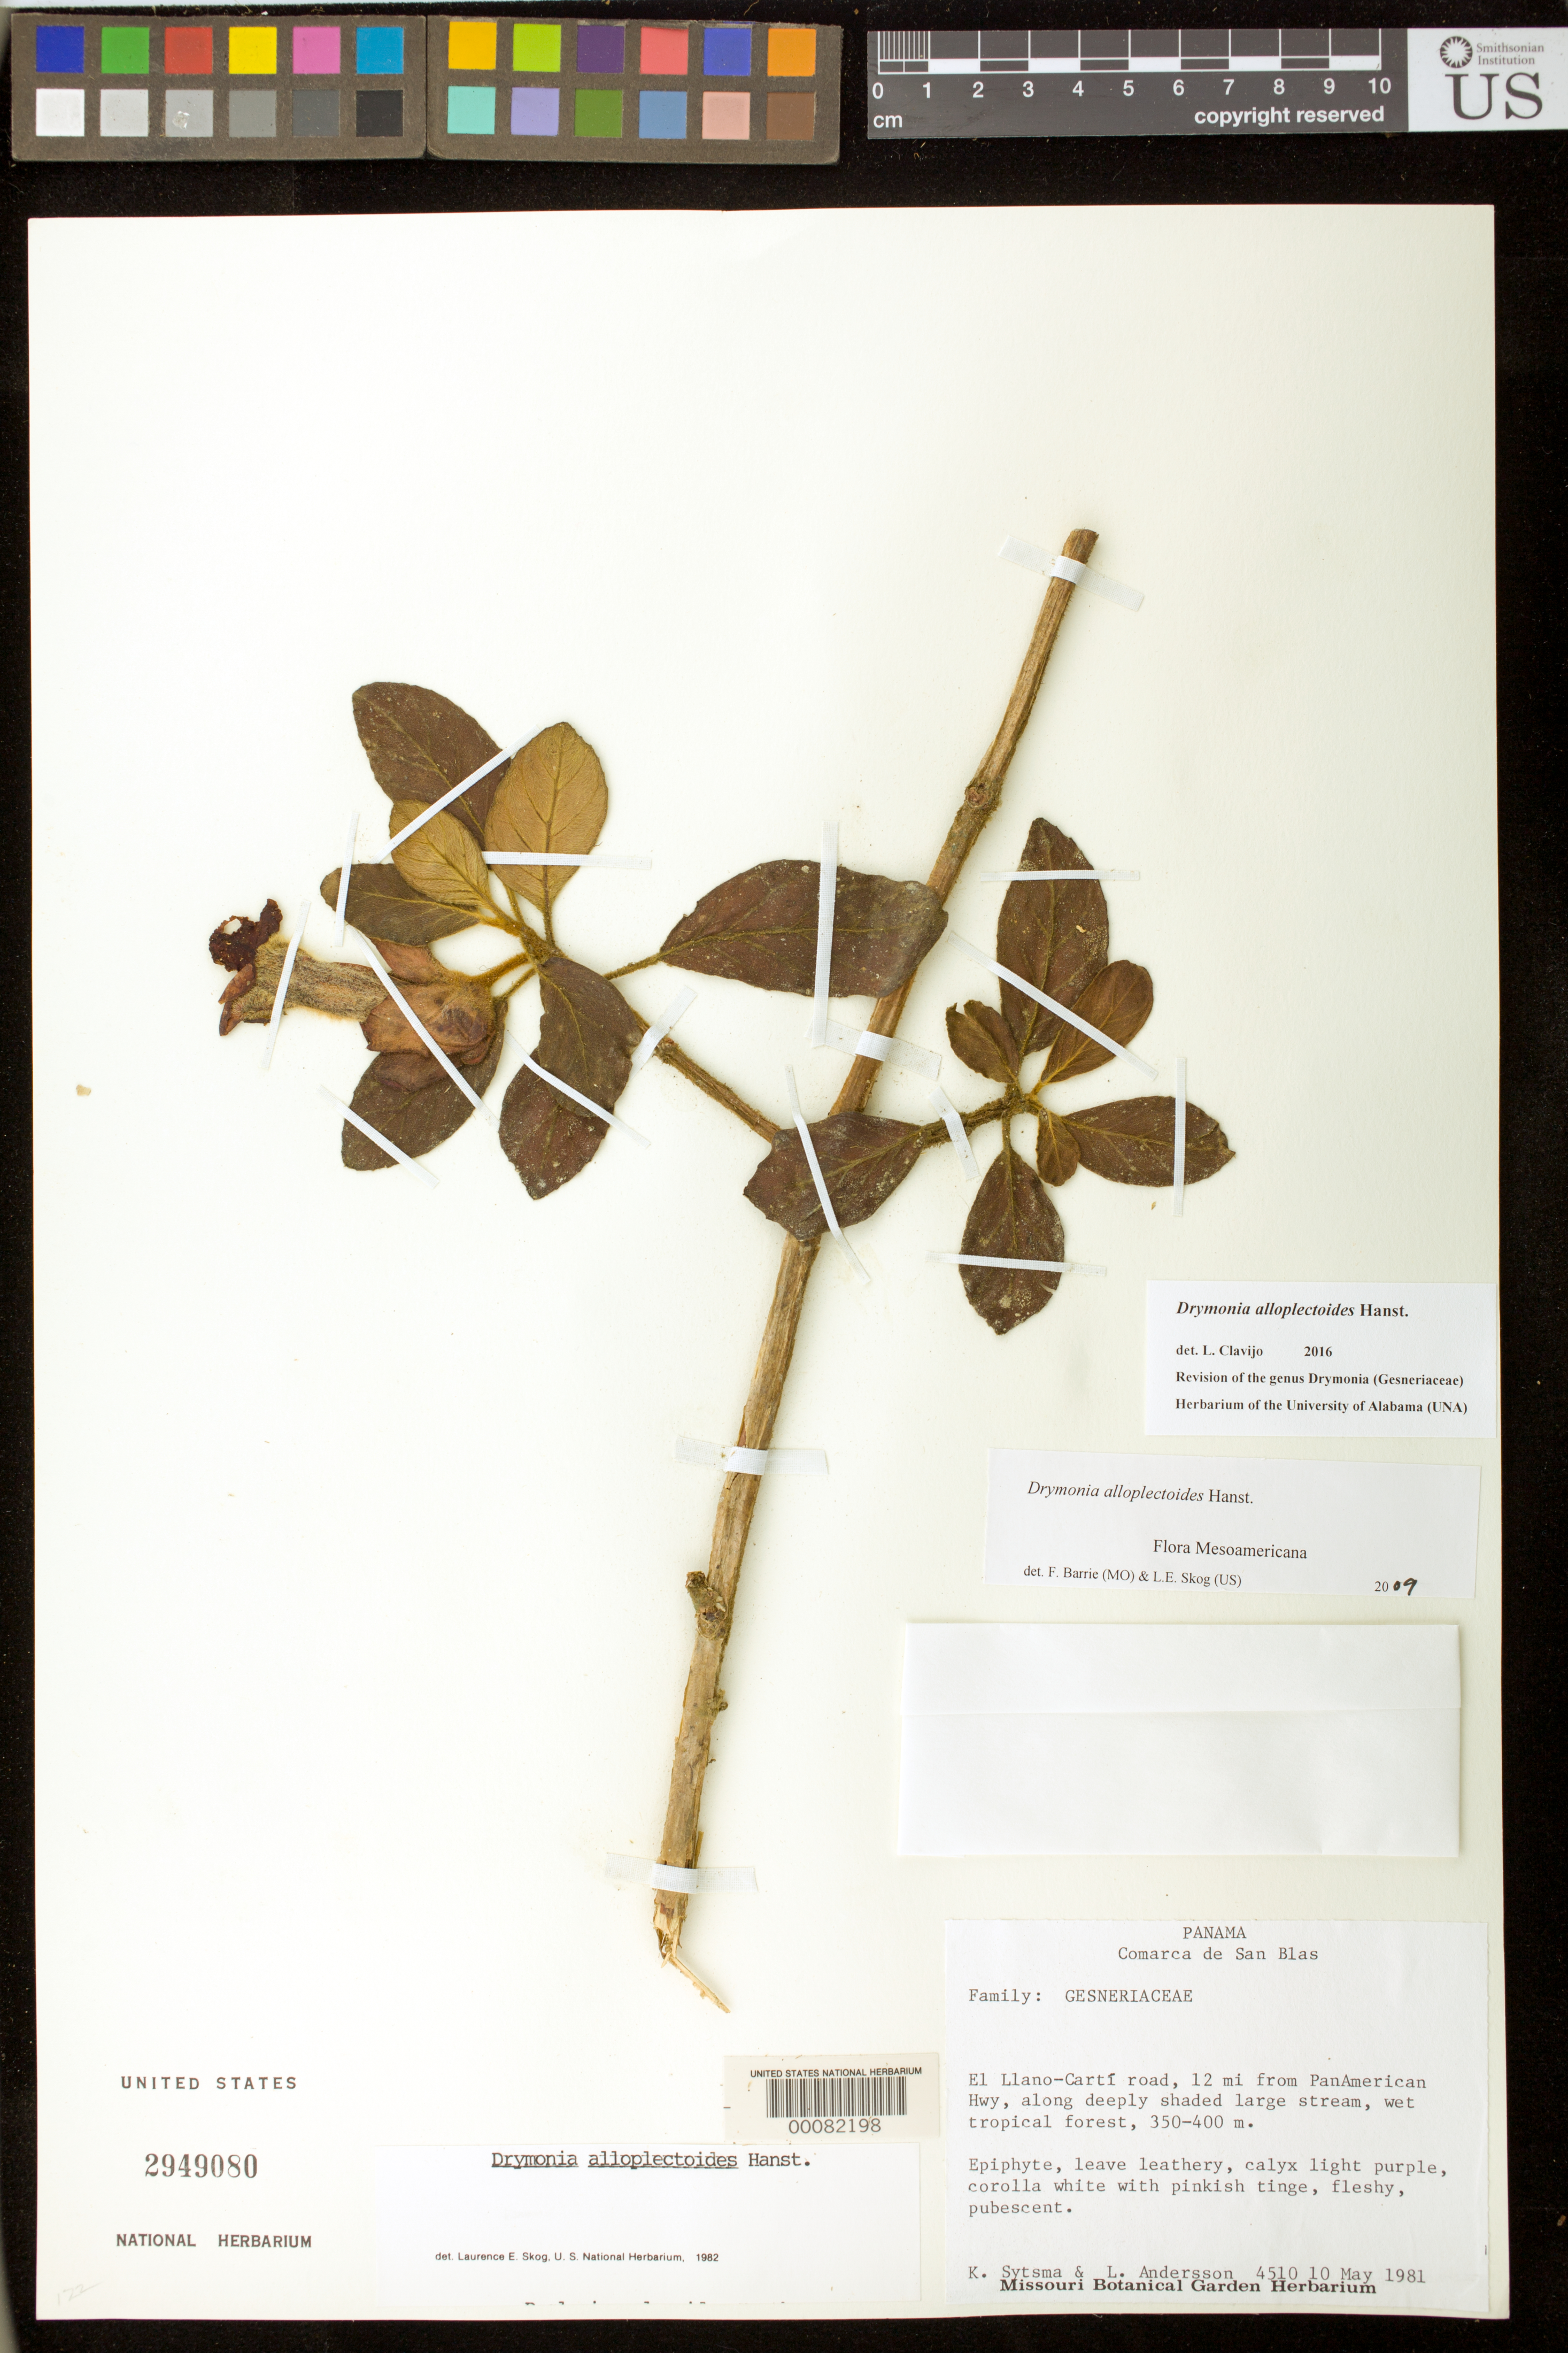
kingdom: Plantae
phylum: Tracheophyta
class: Magnoliopsida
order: Lamiales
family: Gesneriaceae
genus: Drymonia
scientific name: Drymonia alloplectoides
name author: Hanst.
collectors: K. J. Sytsma & L. Andersson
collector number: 4510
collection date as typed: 10 May 1981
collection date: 1981-05-10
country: Panama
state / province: Kuna Yala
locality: Comarca de San Blas, El Llano-Carti road, 12 mi from Panamerican hwy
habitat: Along deeply shaded large stream, wet tropical forest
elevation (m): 350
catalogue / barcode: US 2949080